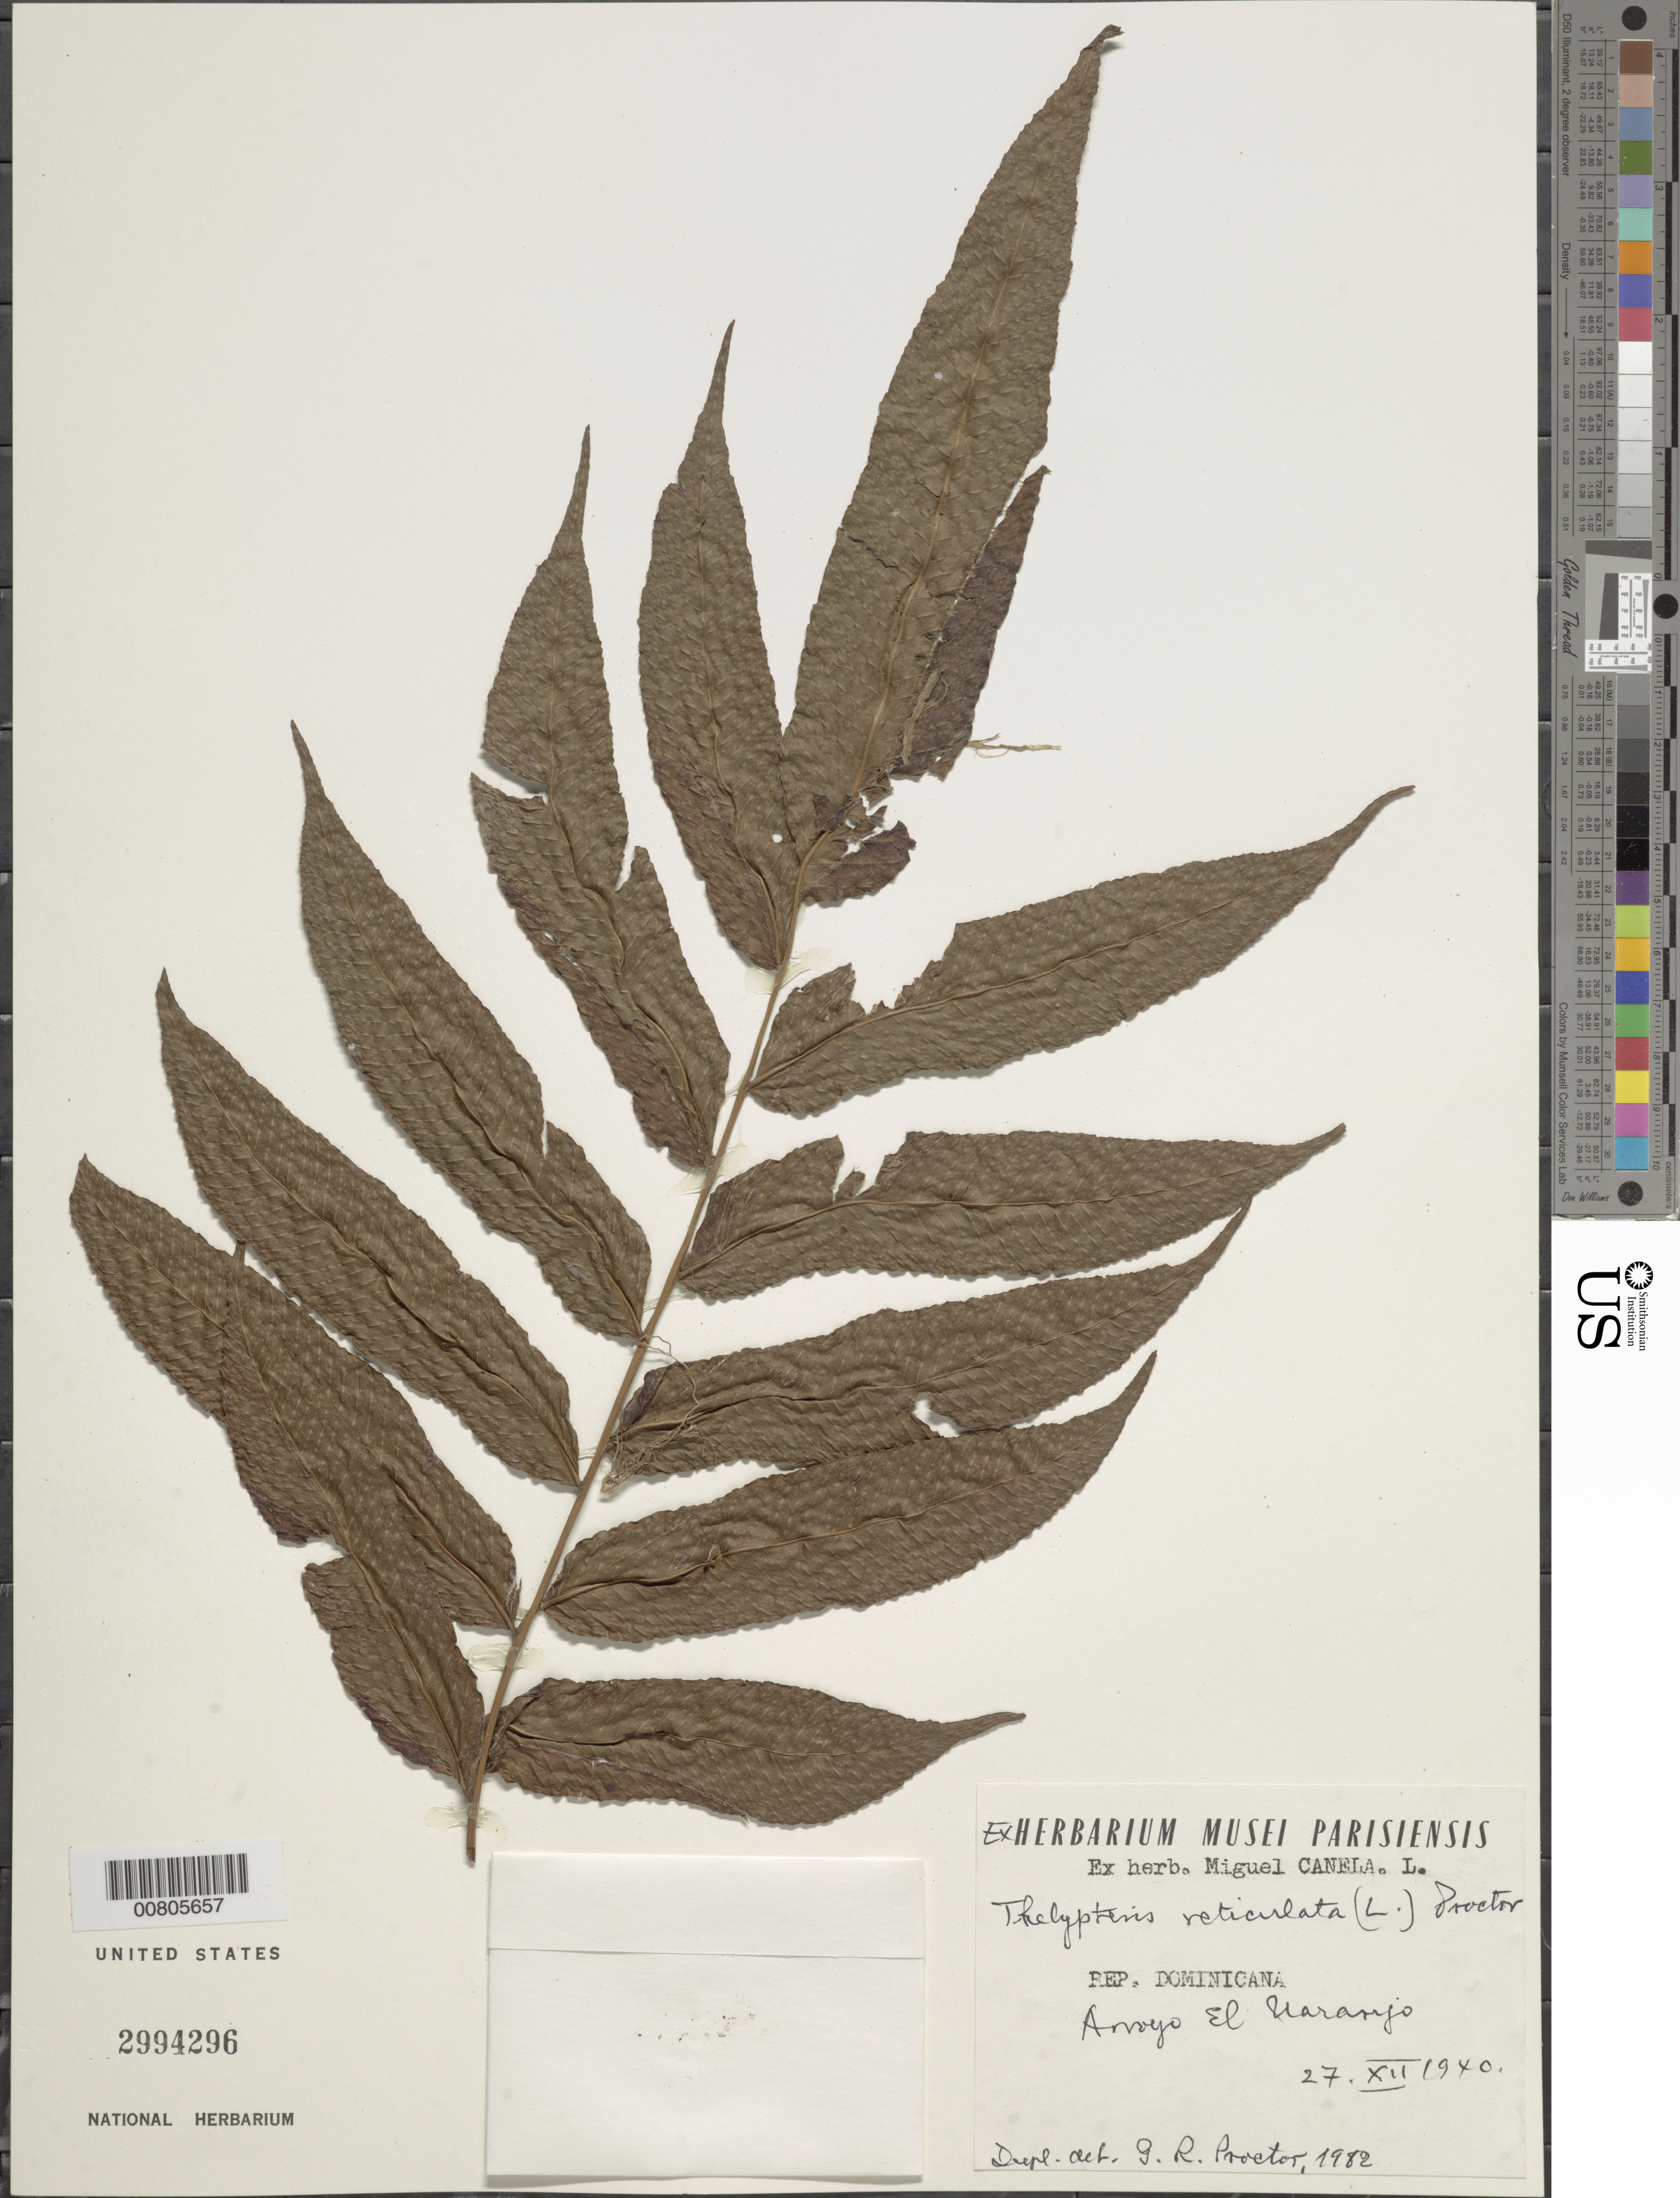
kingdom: Plantae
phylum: Tracheophyta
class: Polypodiopsida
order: Polypodiales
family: Thelypteridaceae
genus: Meniscium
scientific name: Meniscium reticulatum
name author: (L.) Sw.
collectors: M. Canela Lazaro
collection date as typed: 27 Dec 1940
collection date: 1940-12-27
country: Dominican Republic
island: Hispaniola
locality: Arroyo El Naranjo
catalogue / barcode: US 2994296